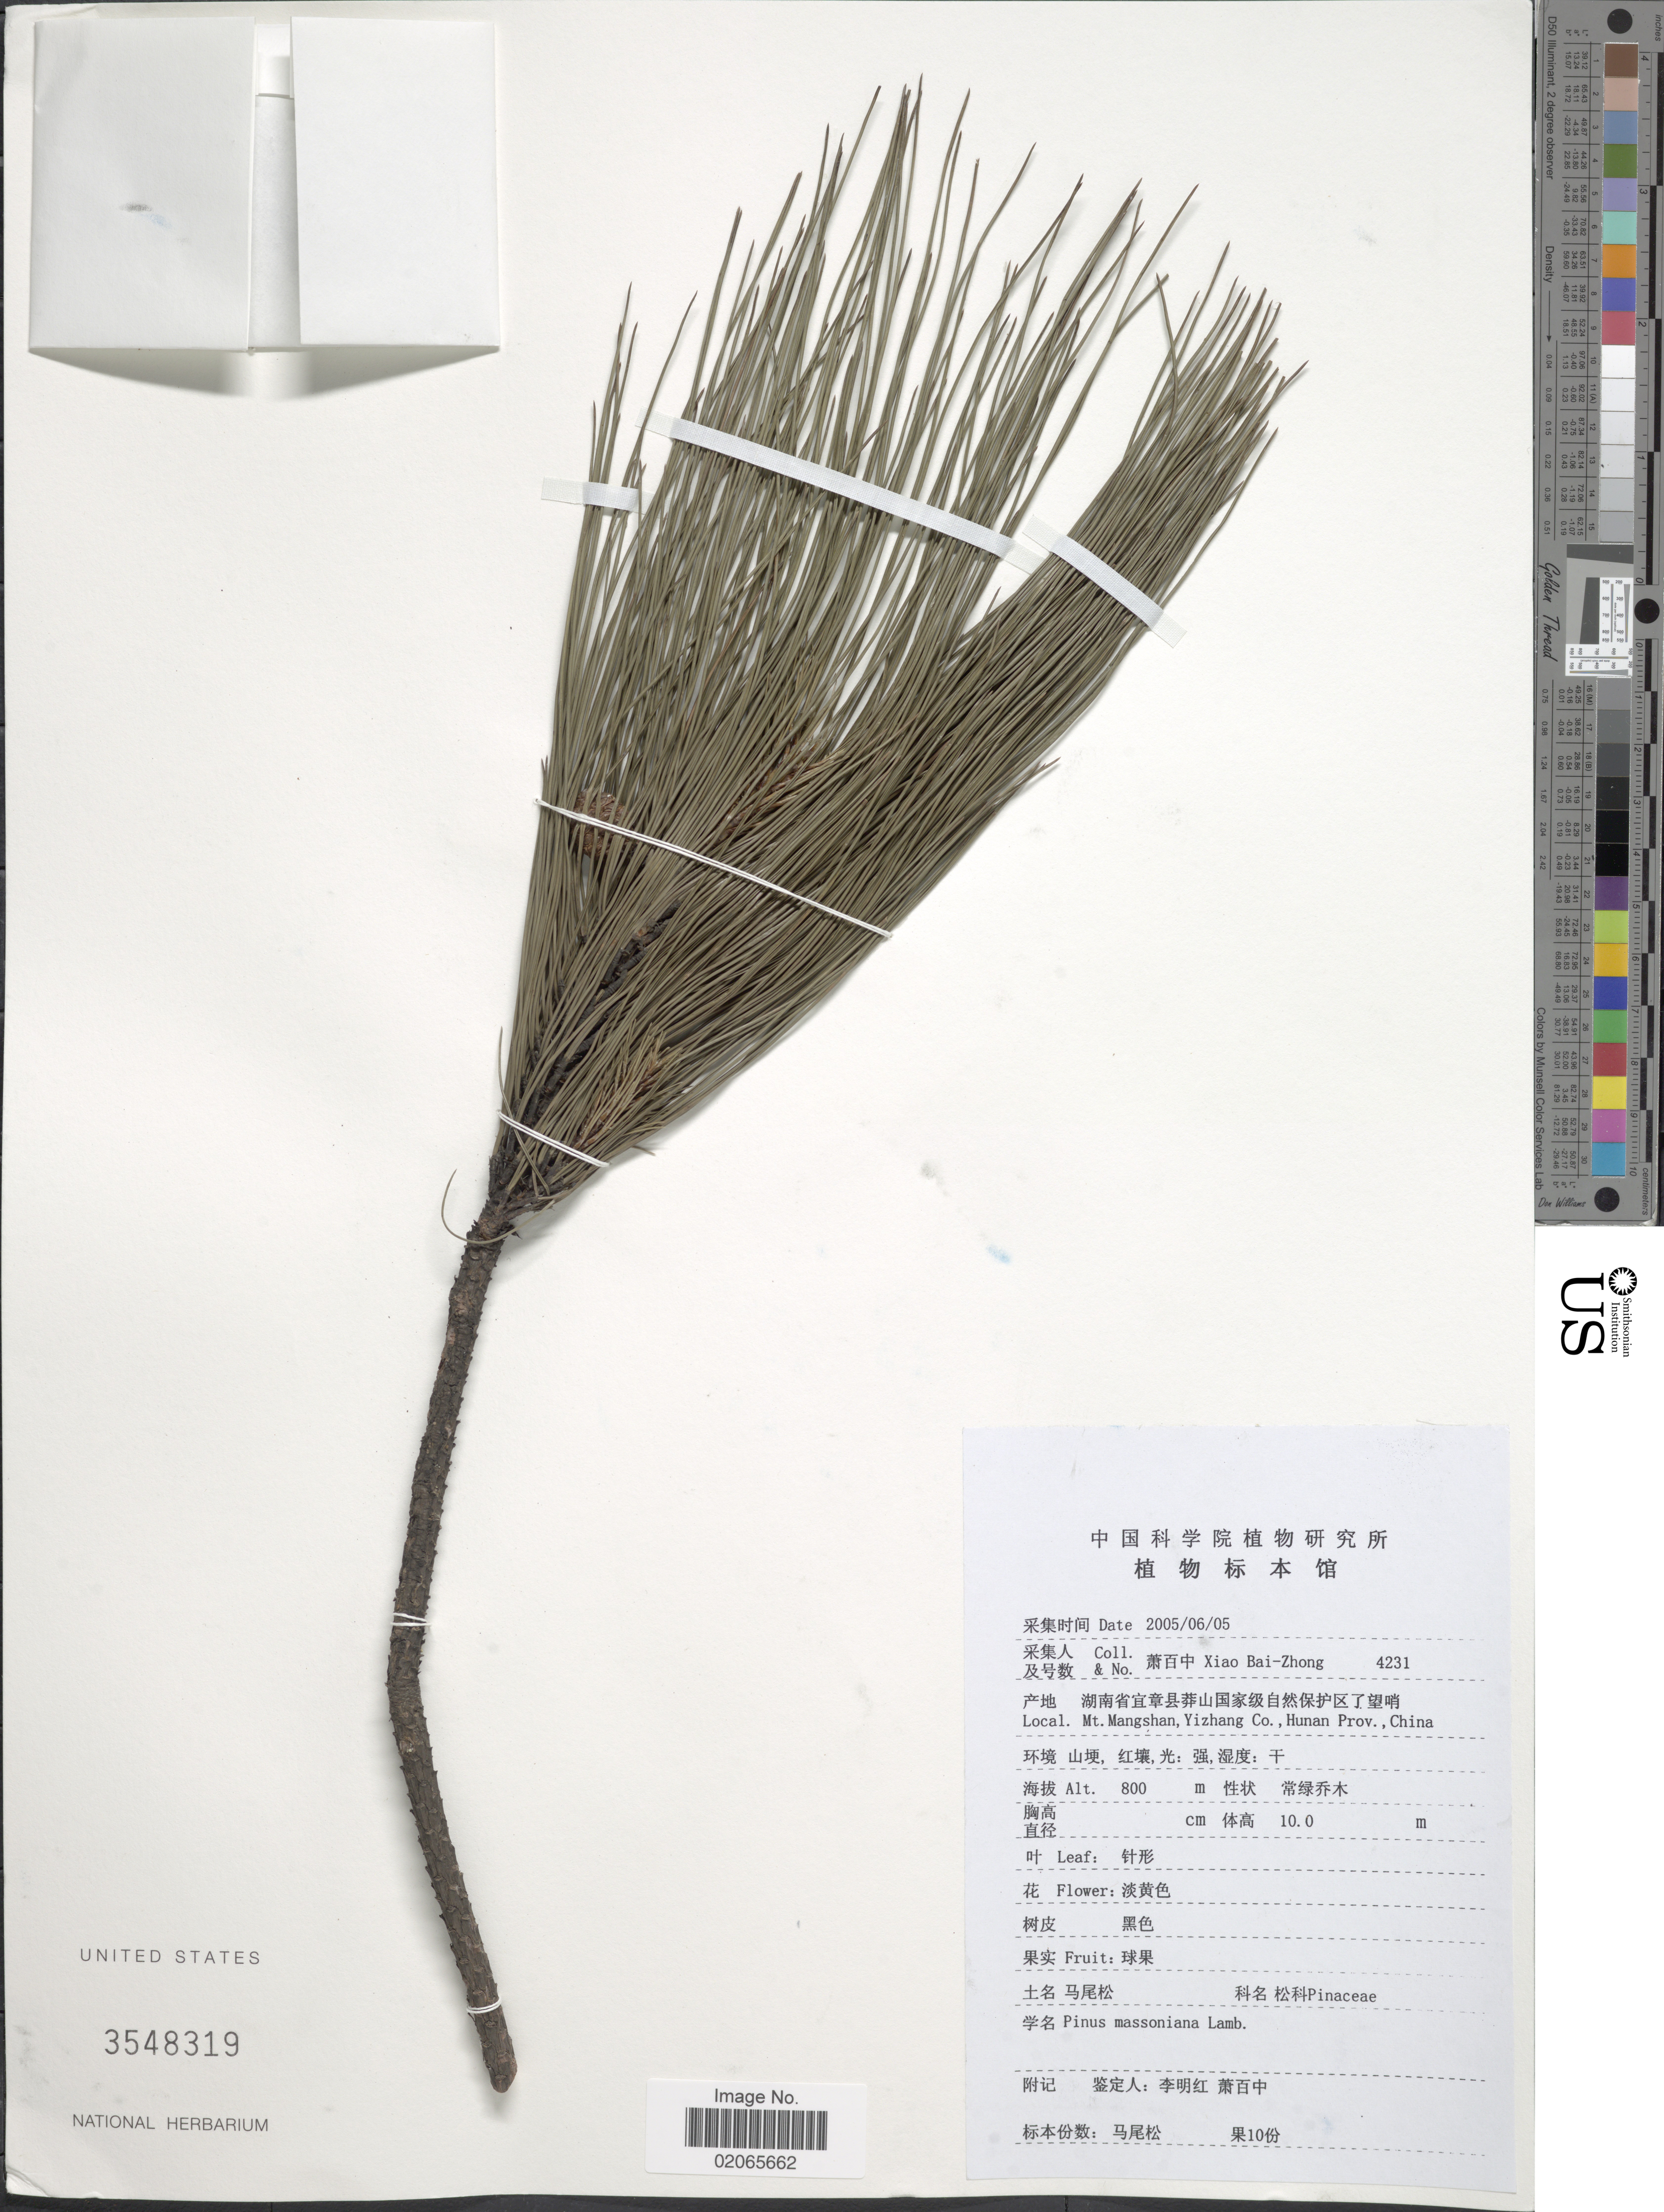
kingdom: Plantae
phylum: Tracheophyta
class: Pinopsida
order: Pinales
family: Pinaceae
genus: Pinus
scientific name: Pinus massoniana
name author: D. Don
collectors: B. Z. Xiao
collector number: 4231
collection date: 2005-05-06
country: China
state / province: Hunan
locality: Mt. Mangshan, Yizhang Co., Hunan Prov. China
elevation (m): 800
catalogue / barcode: US 3548319